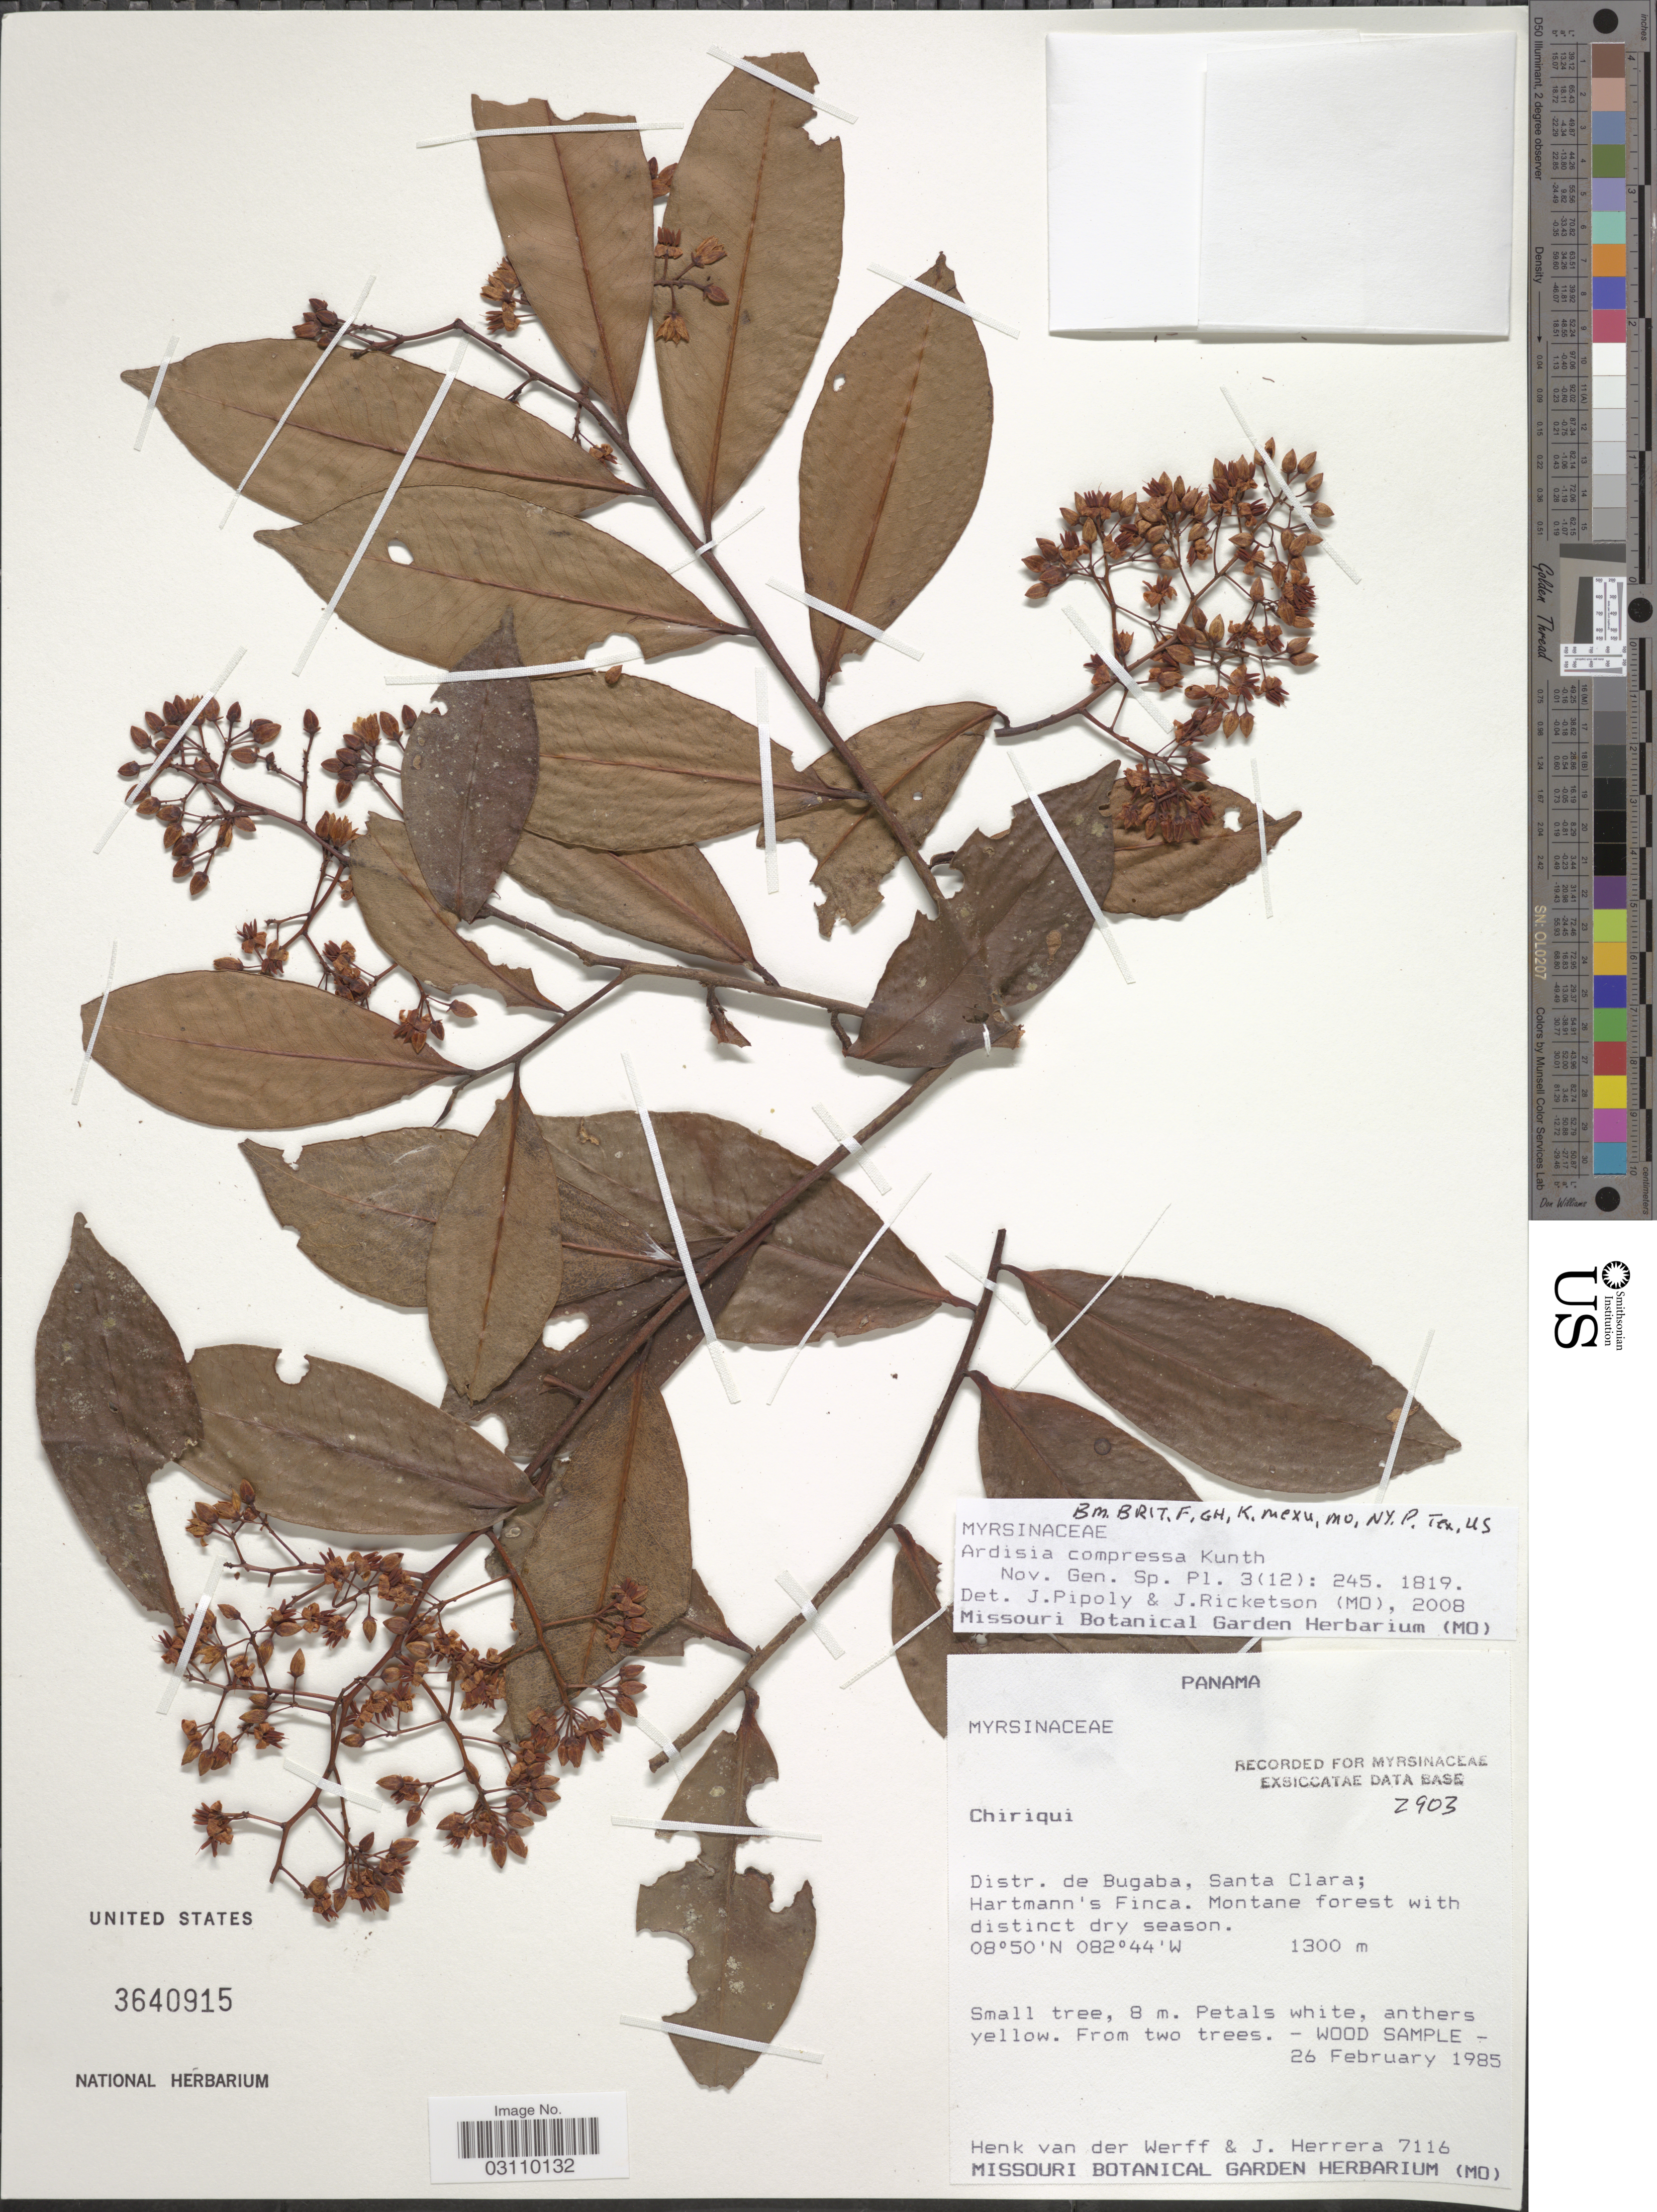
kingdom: Plantae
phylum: Tracheophyta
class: Magnoliopsida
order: Ericales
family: Primulaceae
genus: Ardisia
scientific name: Ardisia compressa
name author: Kunth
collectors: H. van der Werff & J. Herrera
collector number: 7116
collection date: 1985-02-26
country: Panama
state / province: Chiriqui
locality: Distr. de Bugaba, Santa Clara; Hartmann's Finca.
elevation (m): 1300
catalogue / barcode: US 3640915